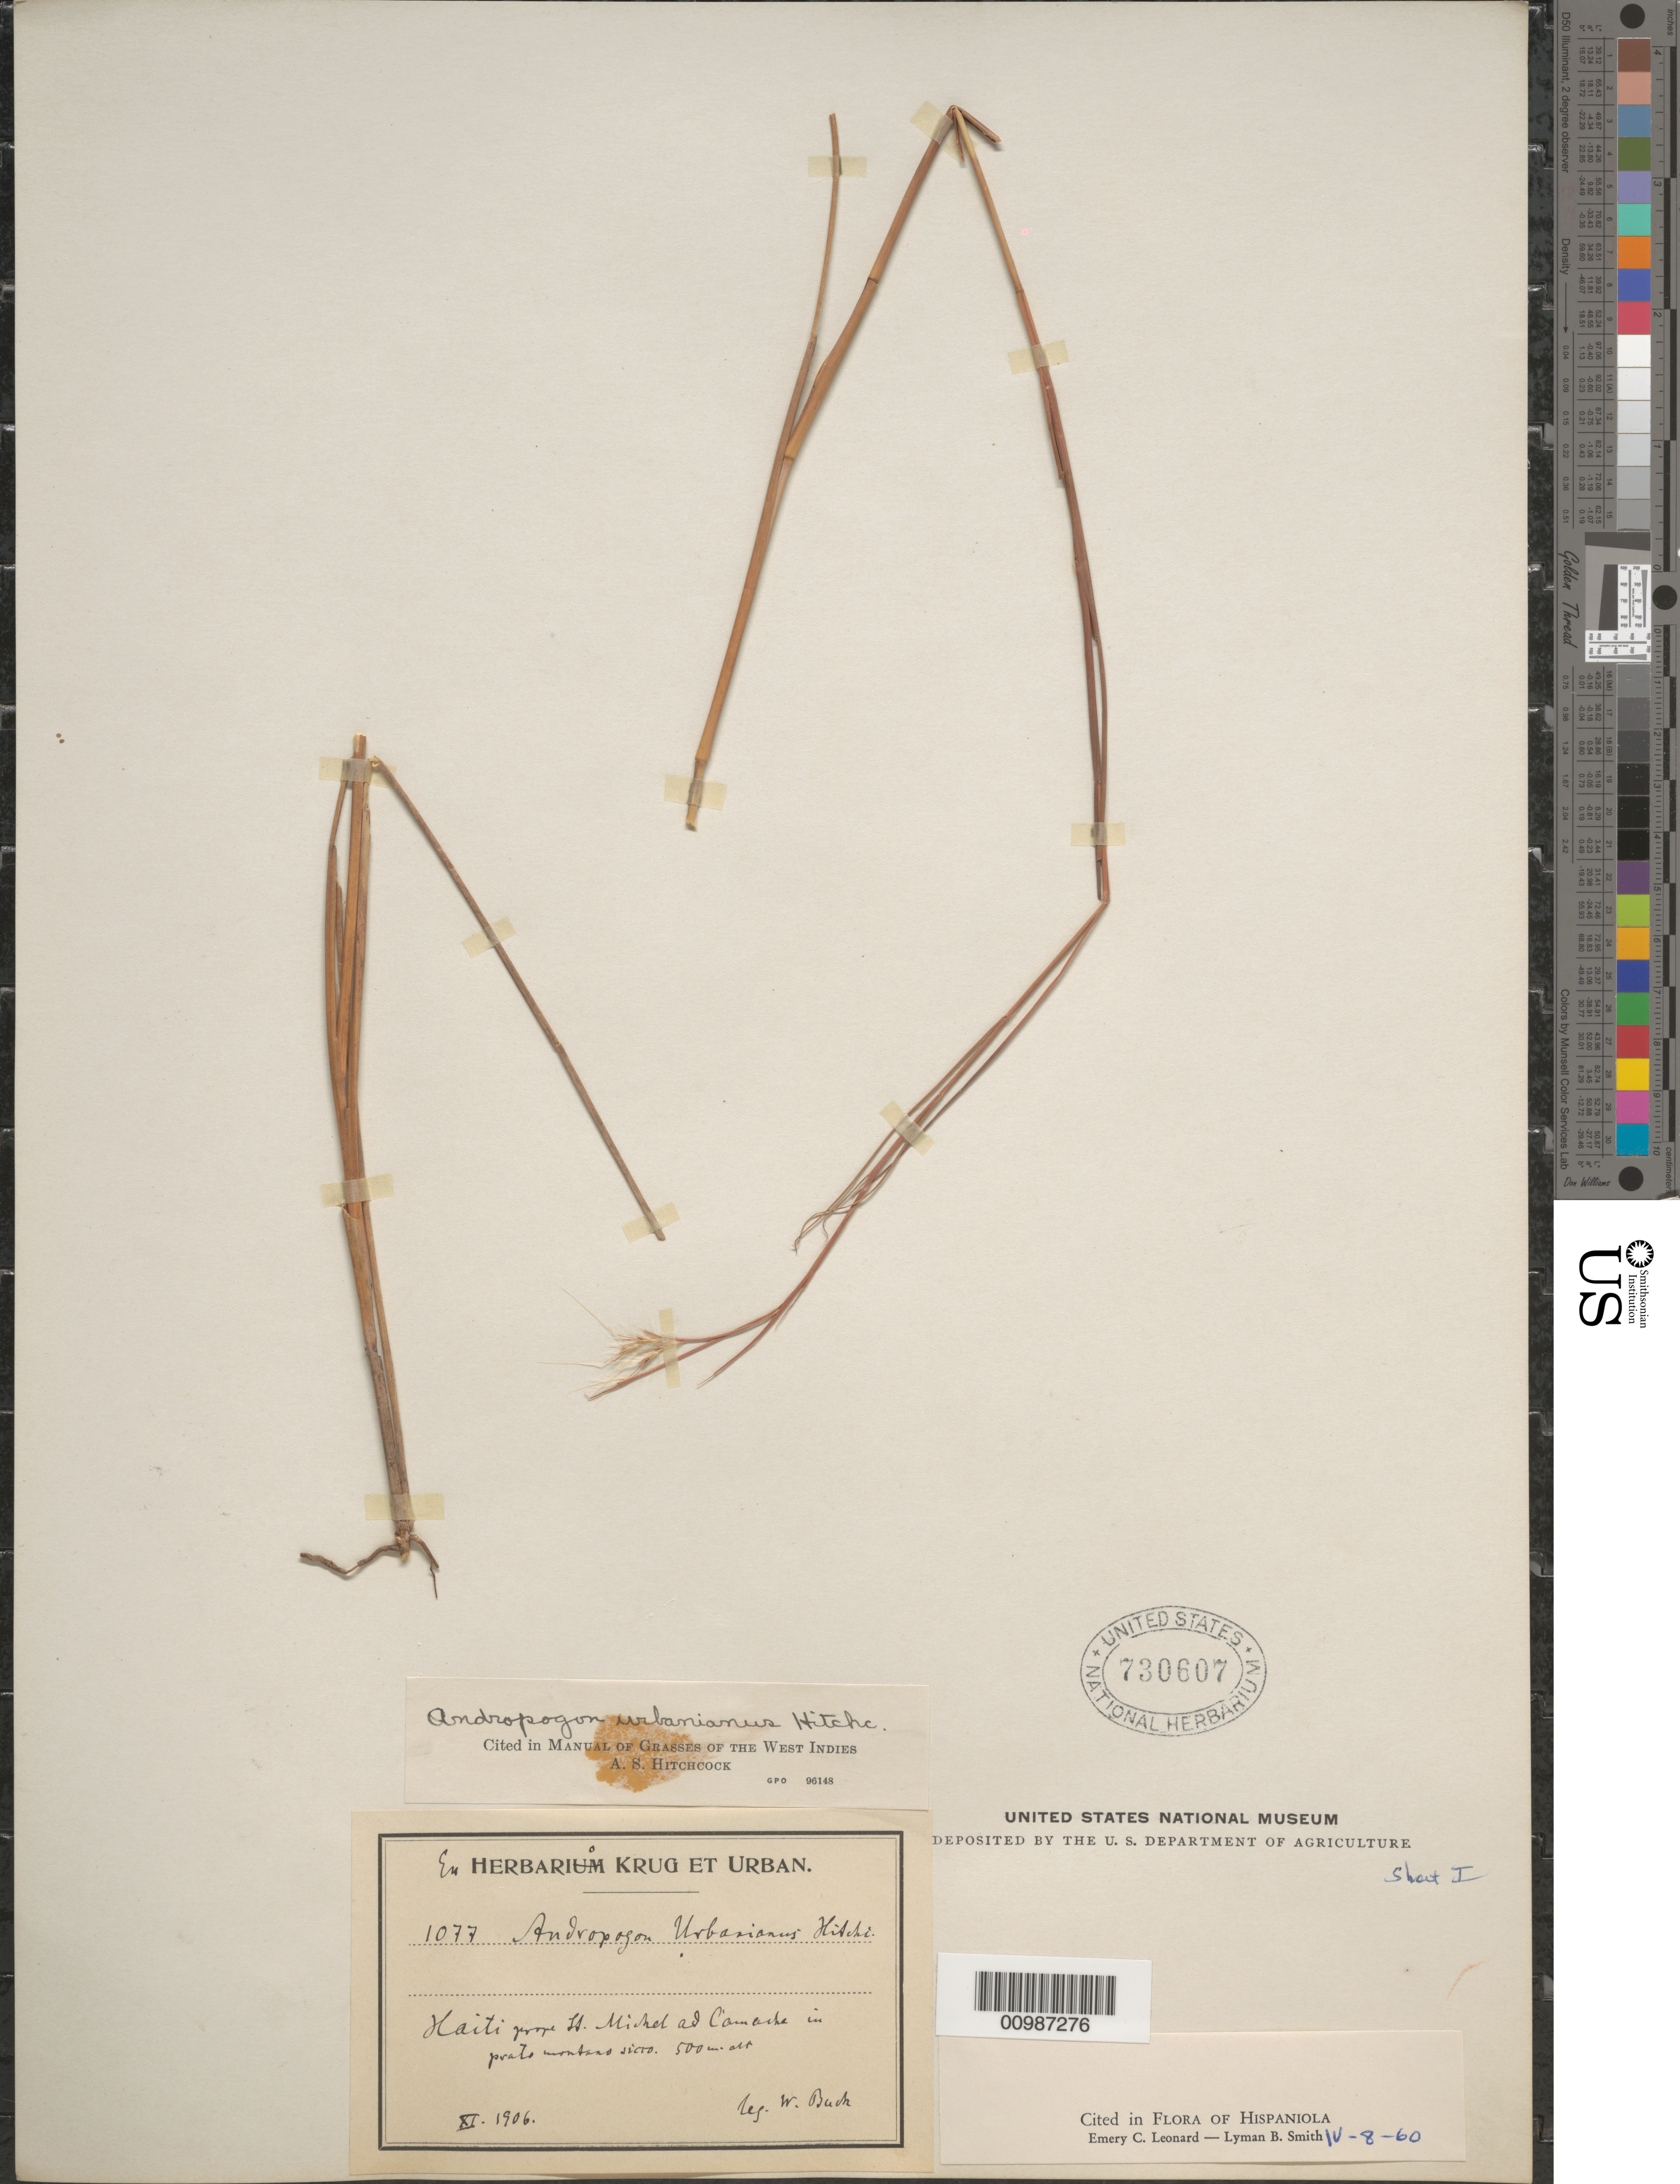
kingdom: Plantae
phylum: Tracheophyta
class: Liliopsida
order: Poales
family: Poaceae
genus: Andropogon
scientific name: Andropogon urbanianus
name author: Hitchc.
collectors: W. Bush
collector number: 1077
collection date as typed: Nov 1906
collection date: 1906-11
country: Haiti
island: Hispaniola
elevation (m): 500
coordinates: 0 N, 0 E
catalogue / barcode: US 730607